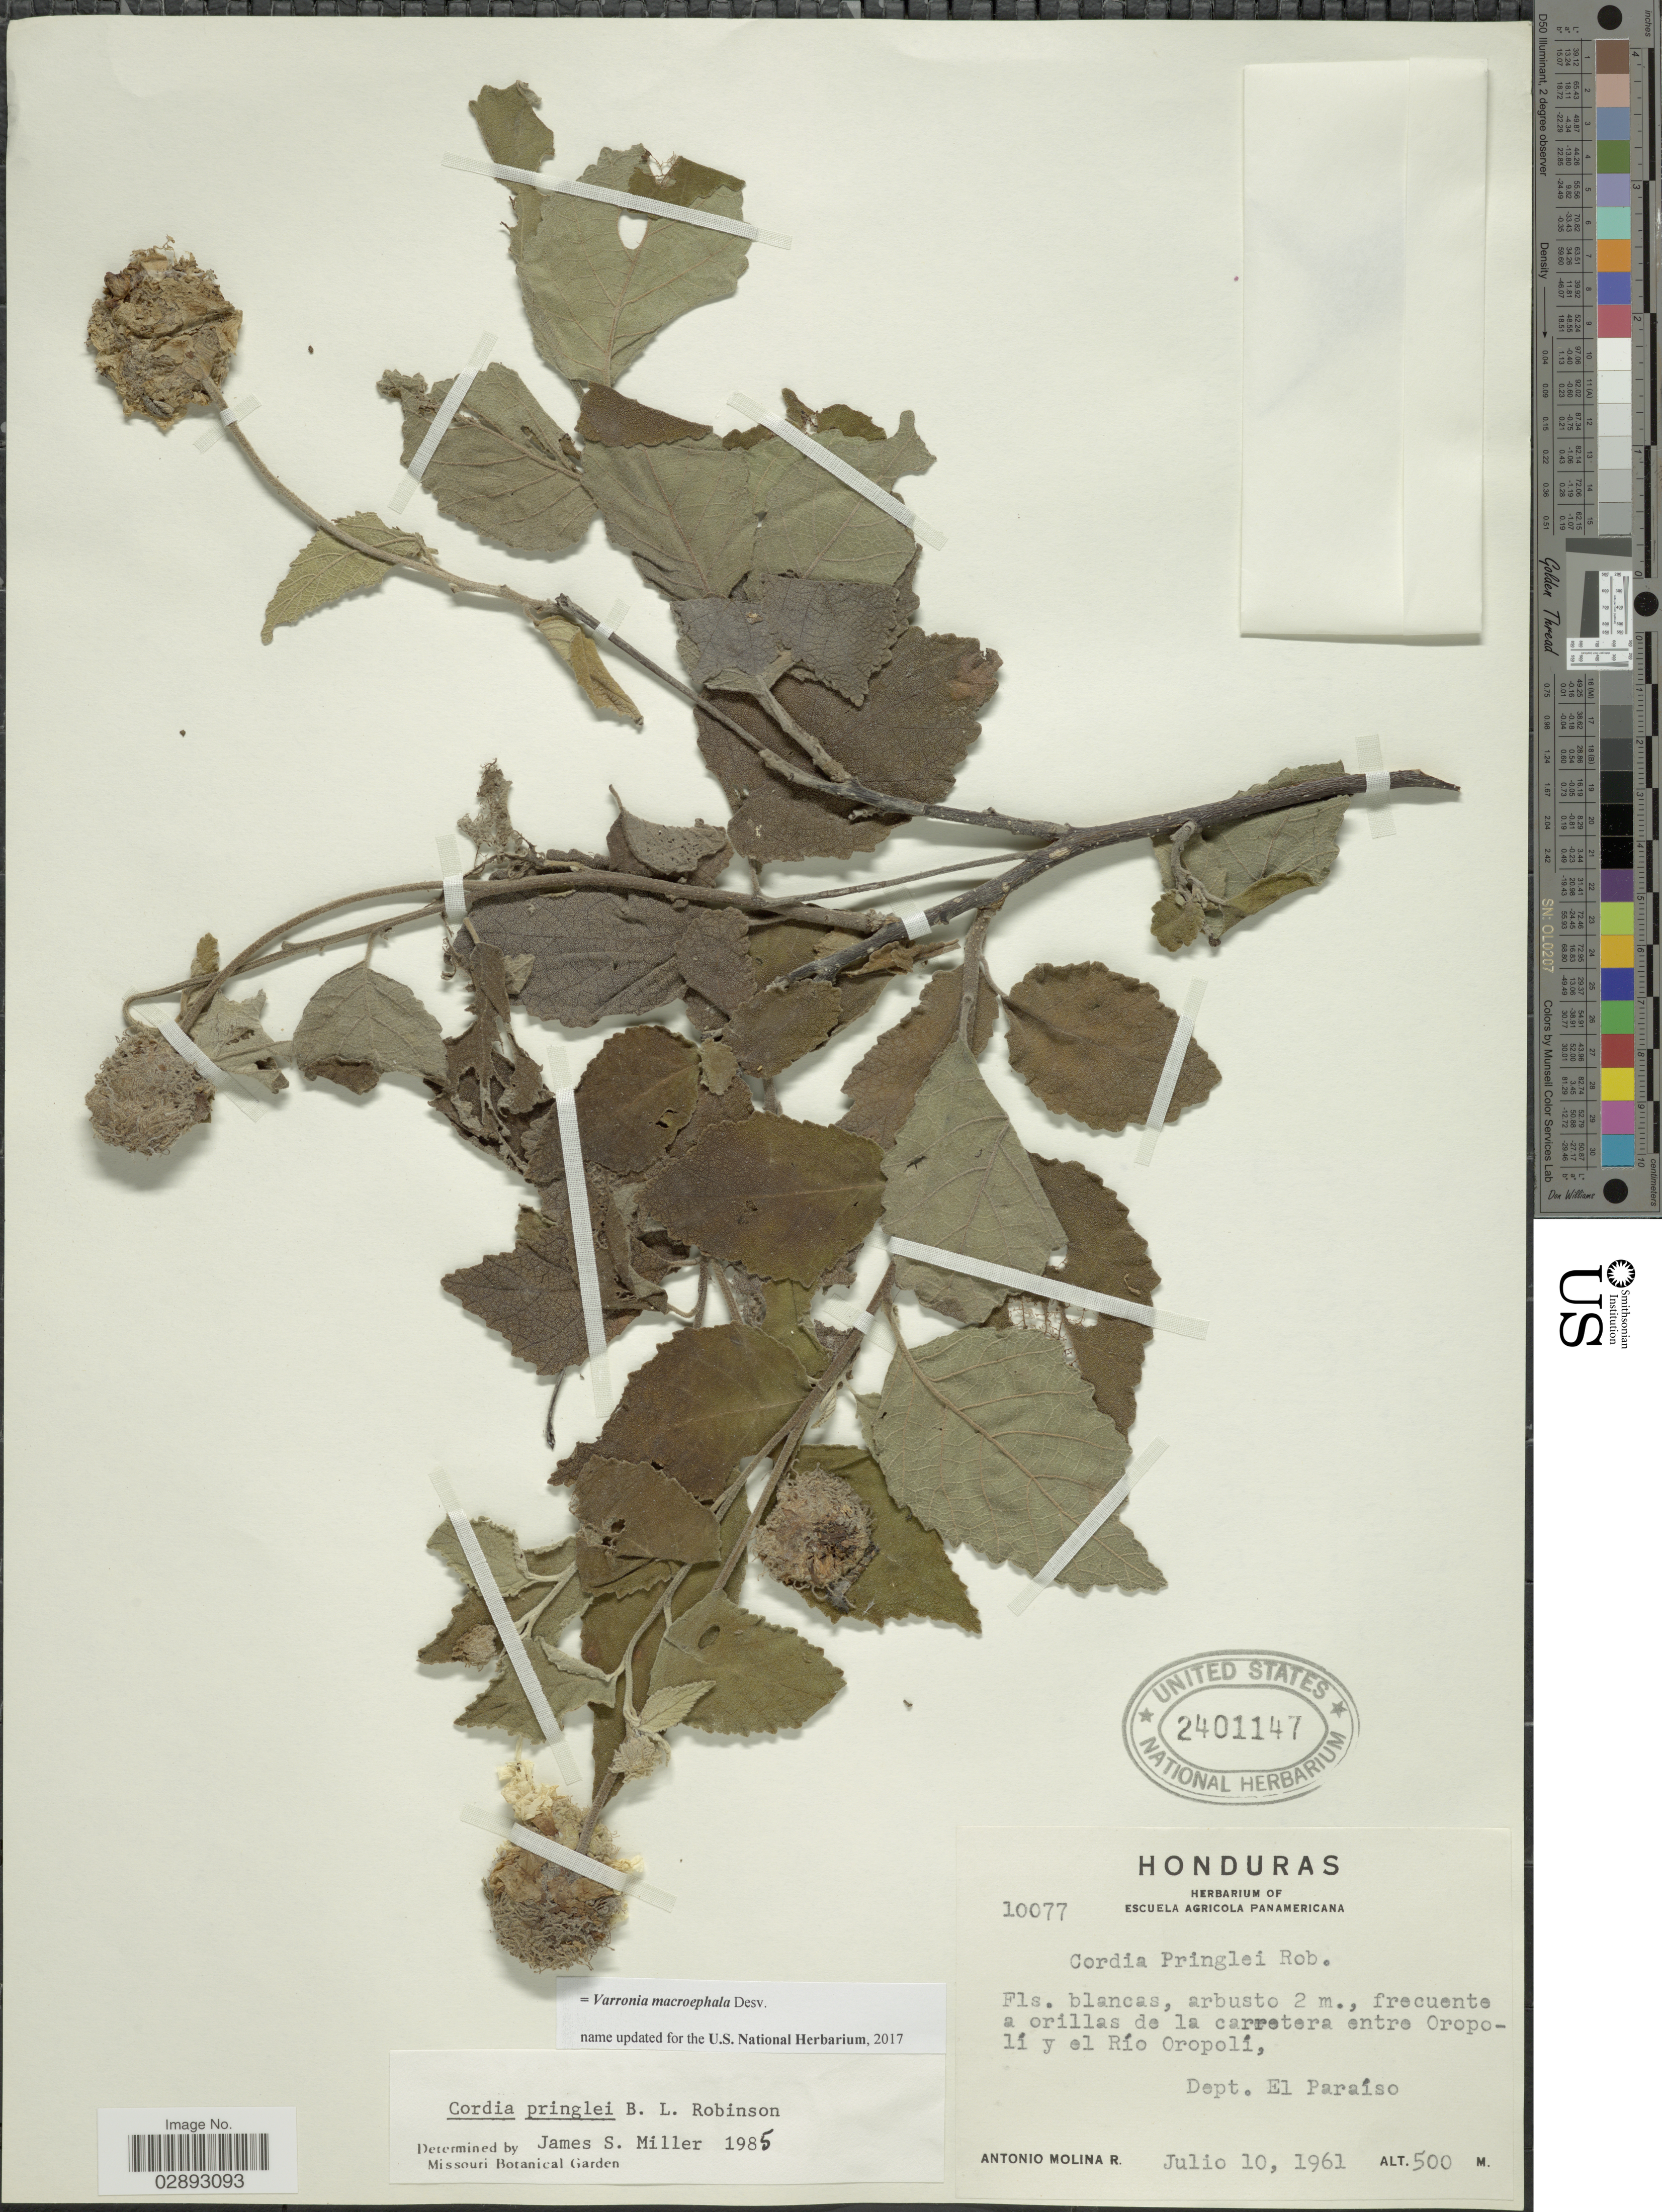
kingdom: Plantae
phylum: Tracheophyta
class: Magnoliopsida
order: Boraginales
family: Cordiaceae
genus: Varronia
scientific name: Varronia macrocephala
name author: Desv.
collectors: A. Molina R.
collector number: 10077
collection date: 1961-07-10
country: Honduras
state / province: El Paraíso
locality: Frecuente a orillas de la carretera entre Oropolí y el Río Oropolí, Dept. El Paraíso.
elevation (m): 500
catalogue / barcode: US 2401147